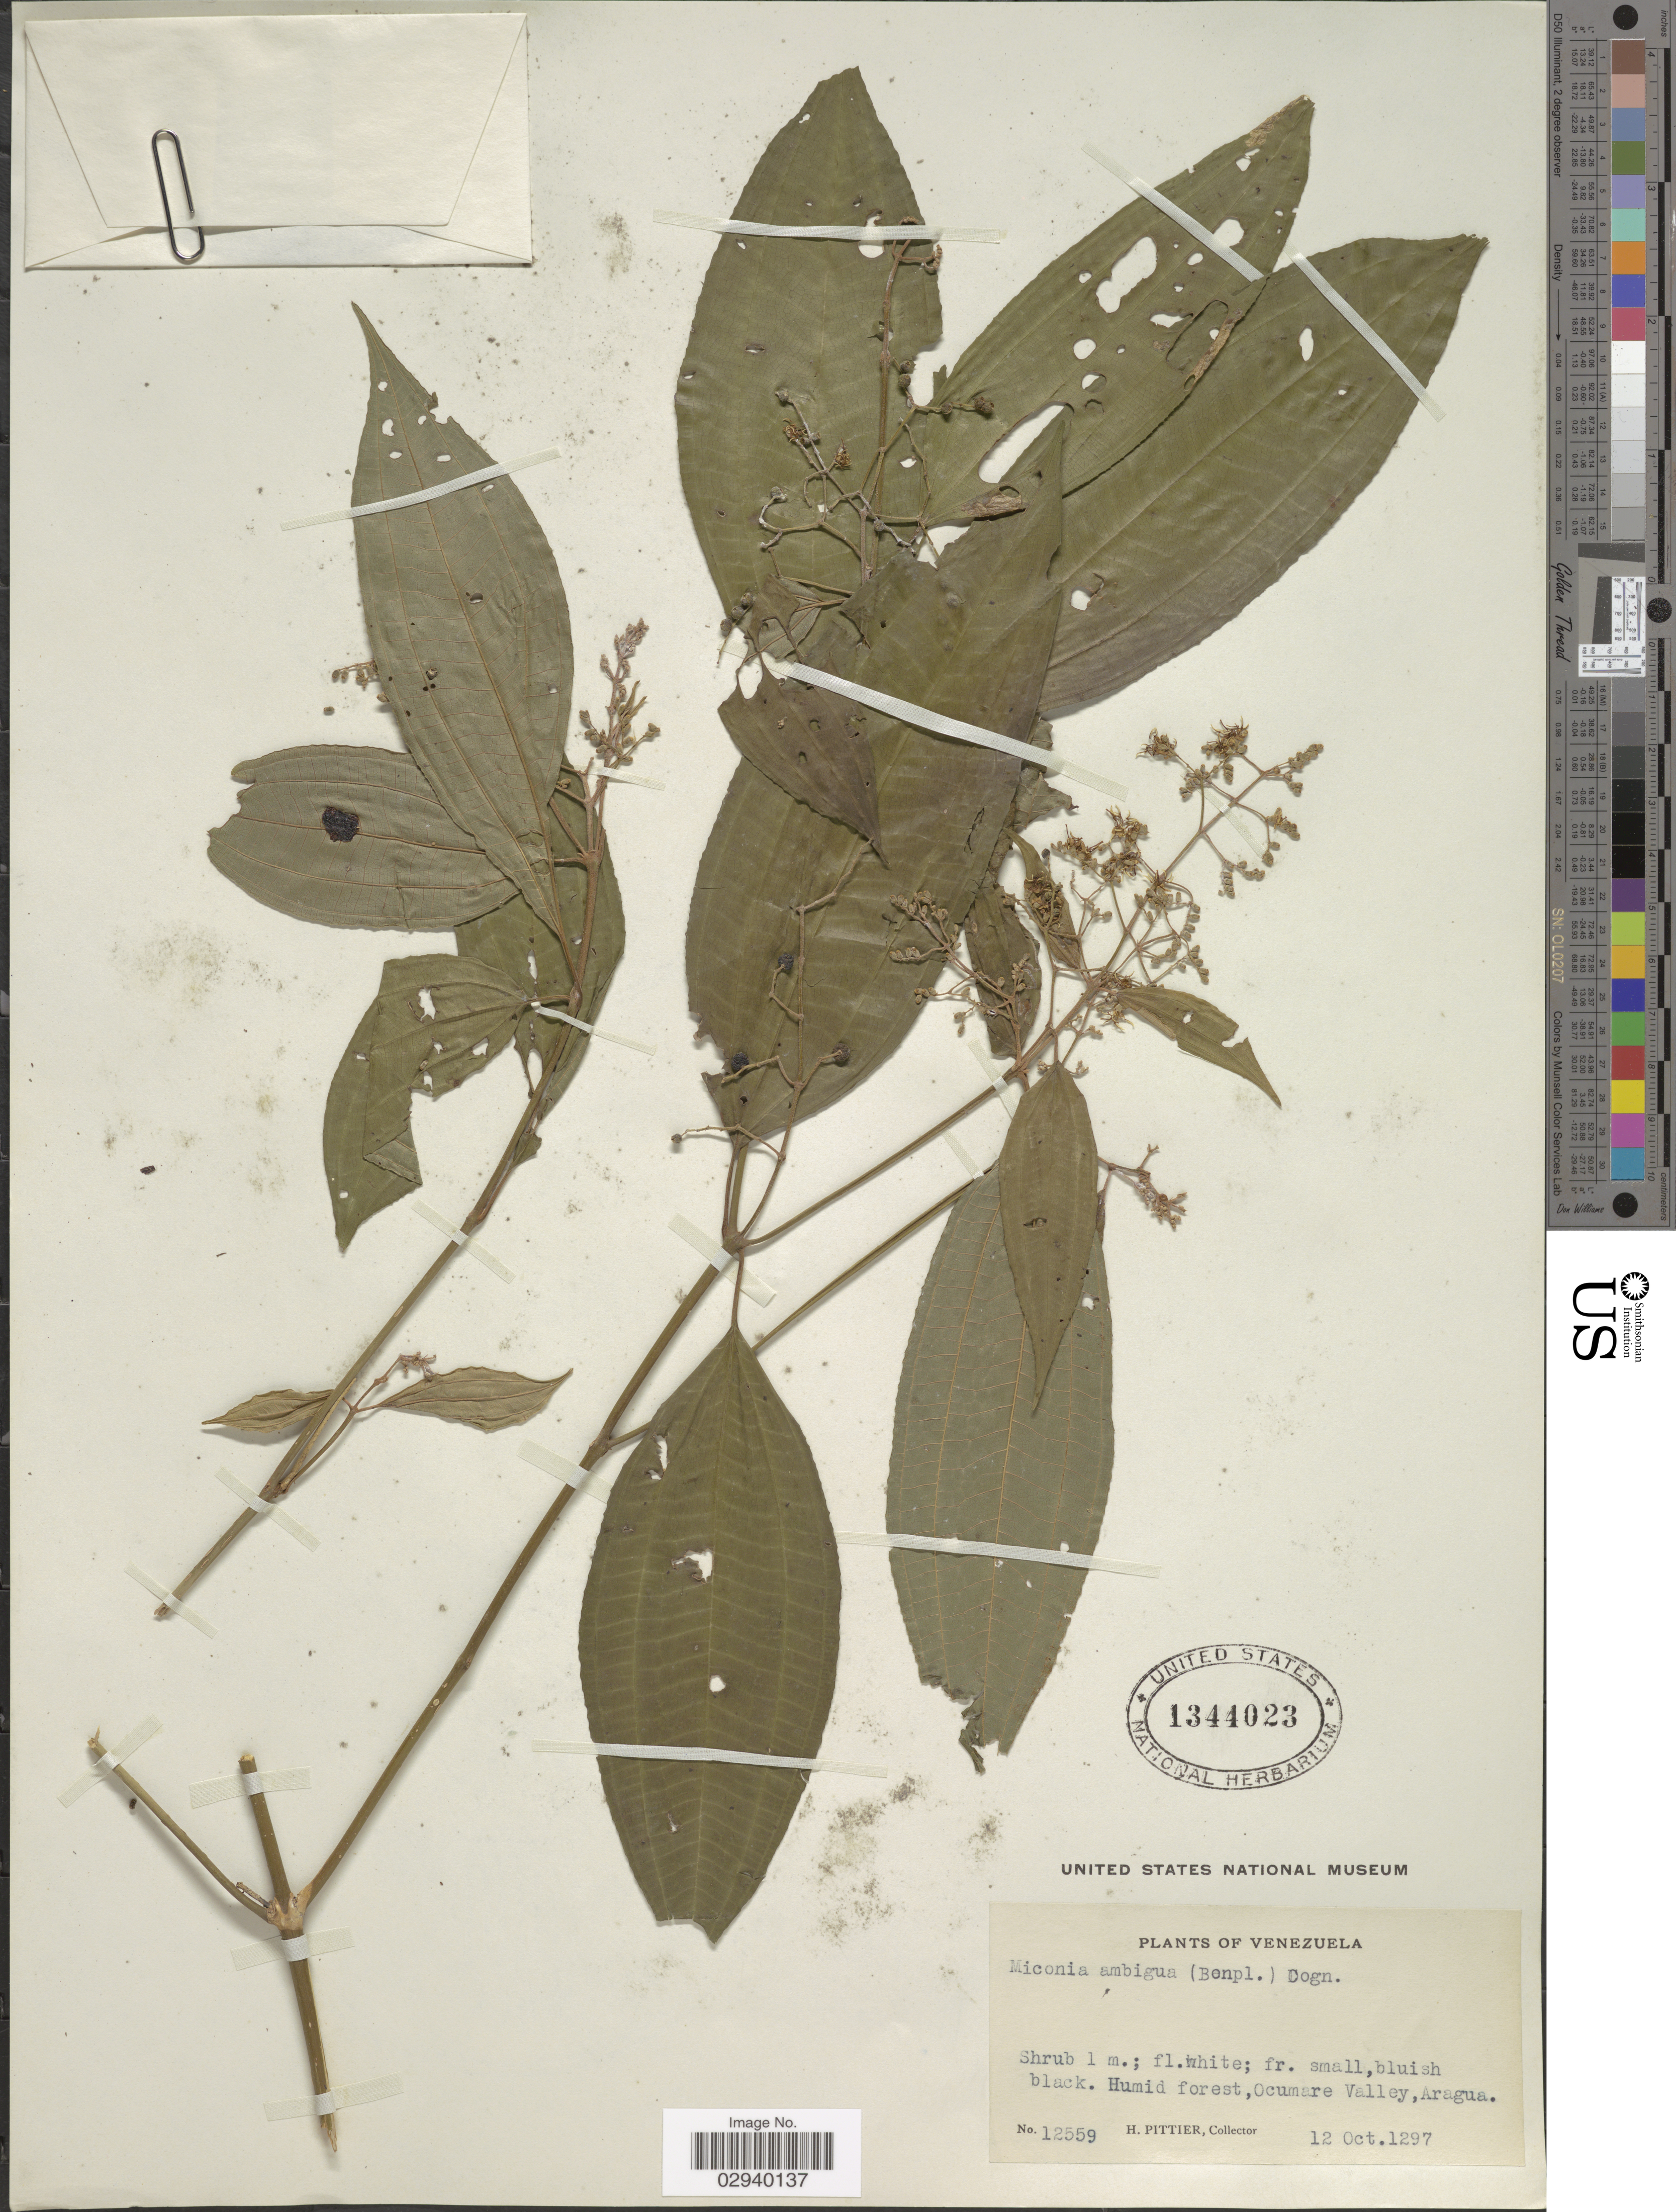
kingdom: Plantae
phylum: Tracheophyta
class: Magnoliopsida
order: Myrtales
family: Melastomataceae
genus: Miconia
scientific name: Miconia laevigata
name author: (L.) D. Don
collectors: H. F. Pittier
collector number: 12559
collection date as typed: Transcribed d/m/y: 12/10/1297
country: Venezuela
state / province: Aragua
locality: Humid forest, Ocumare Valley.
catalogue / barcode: US 1344023